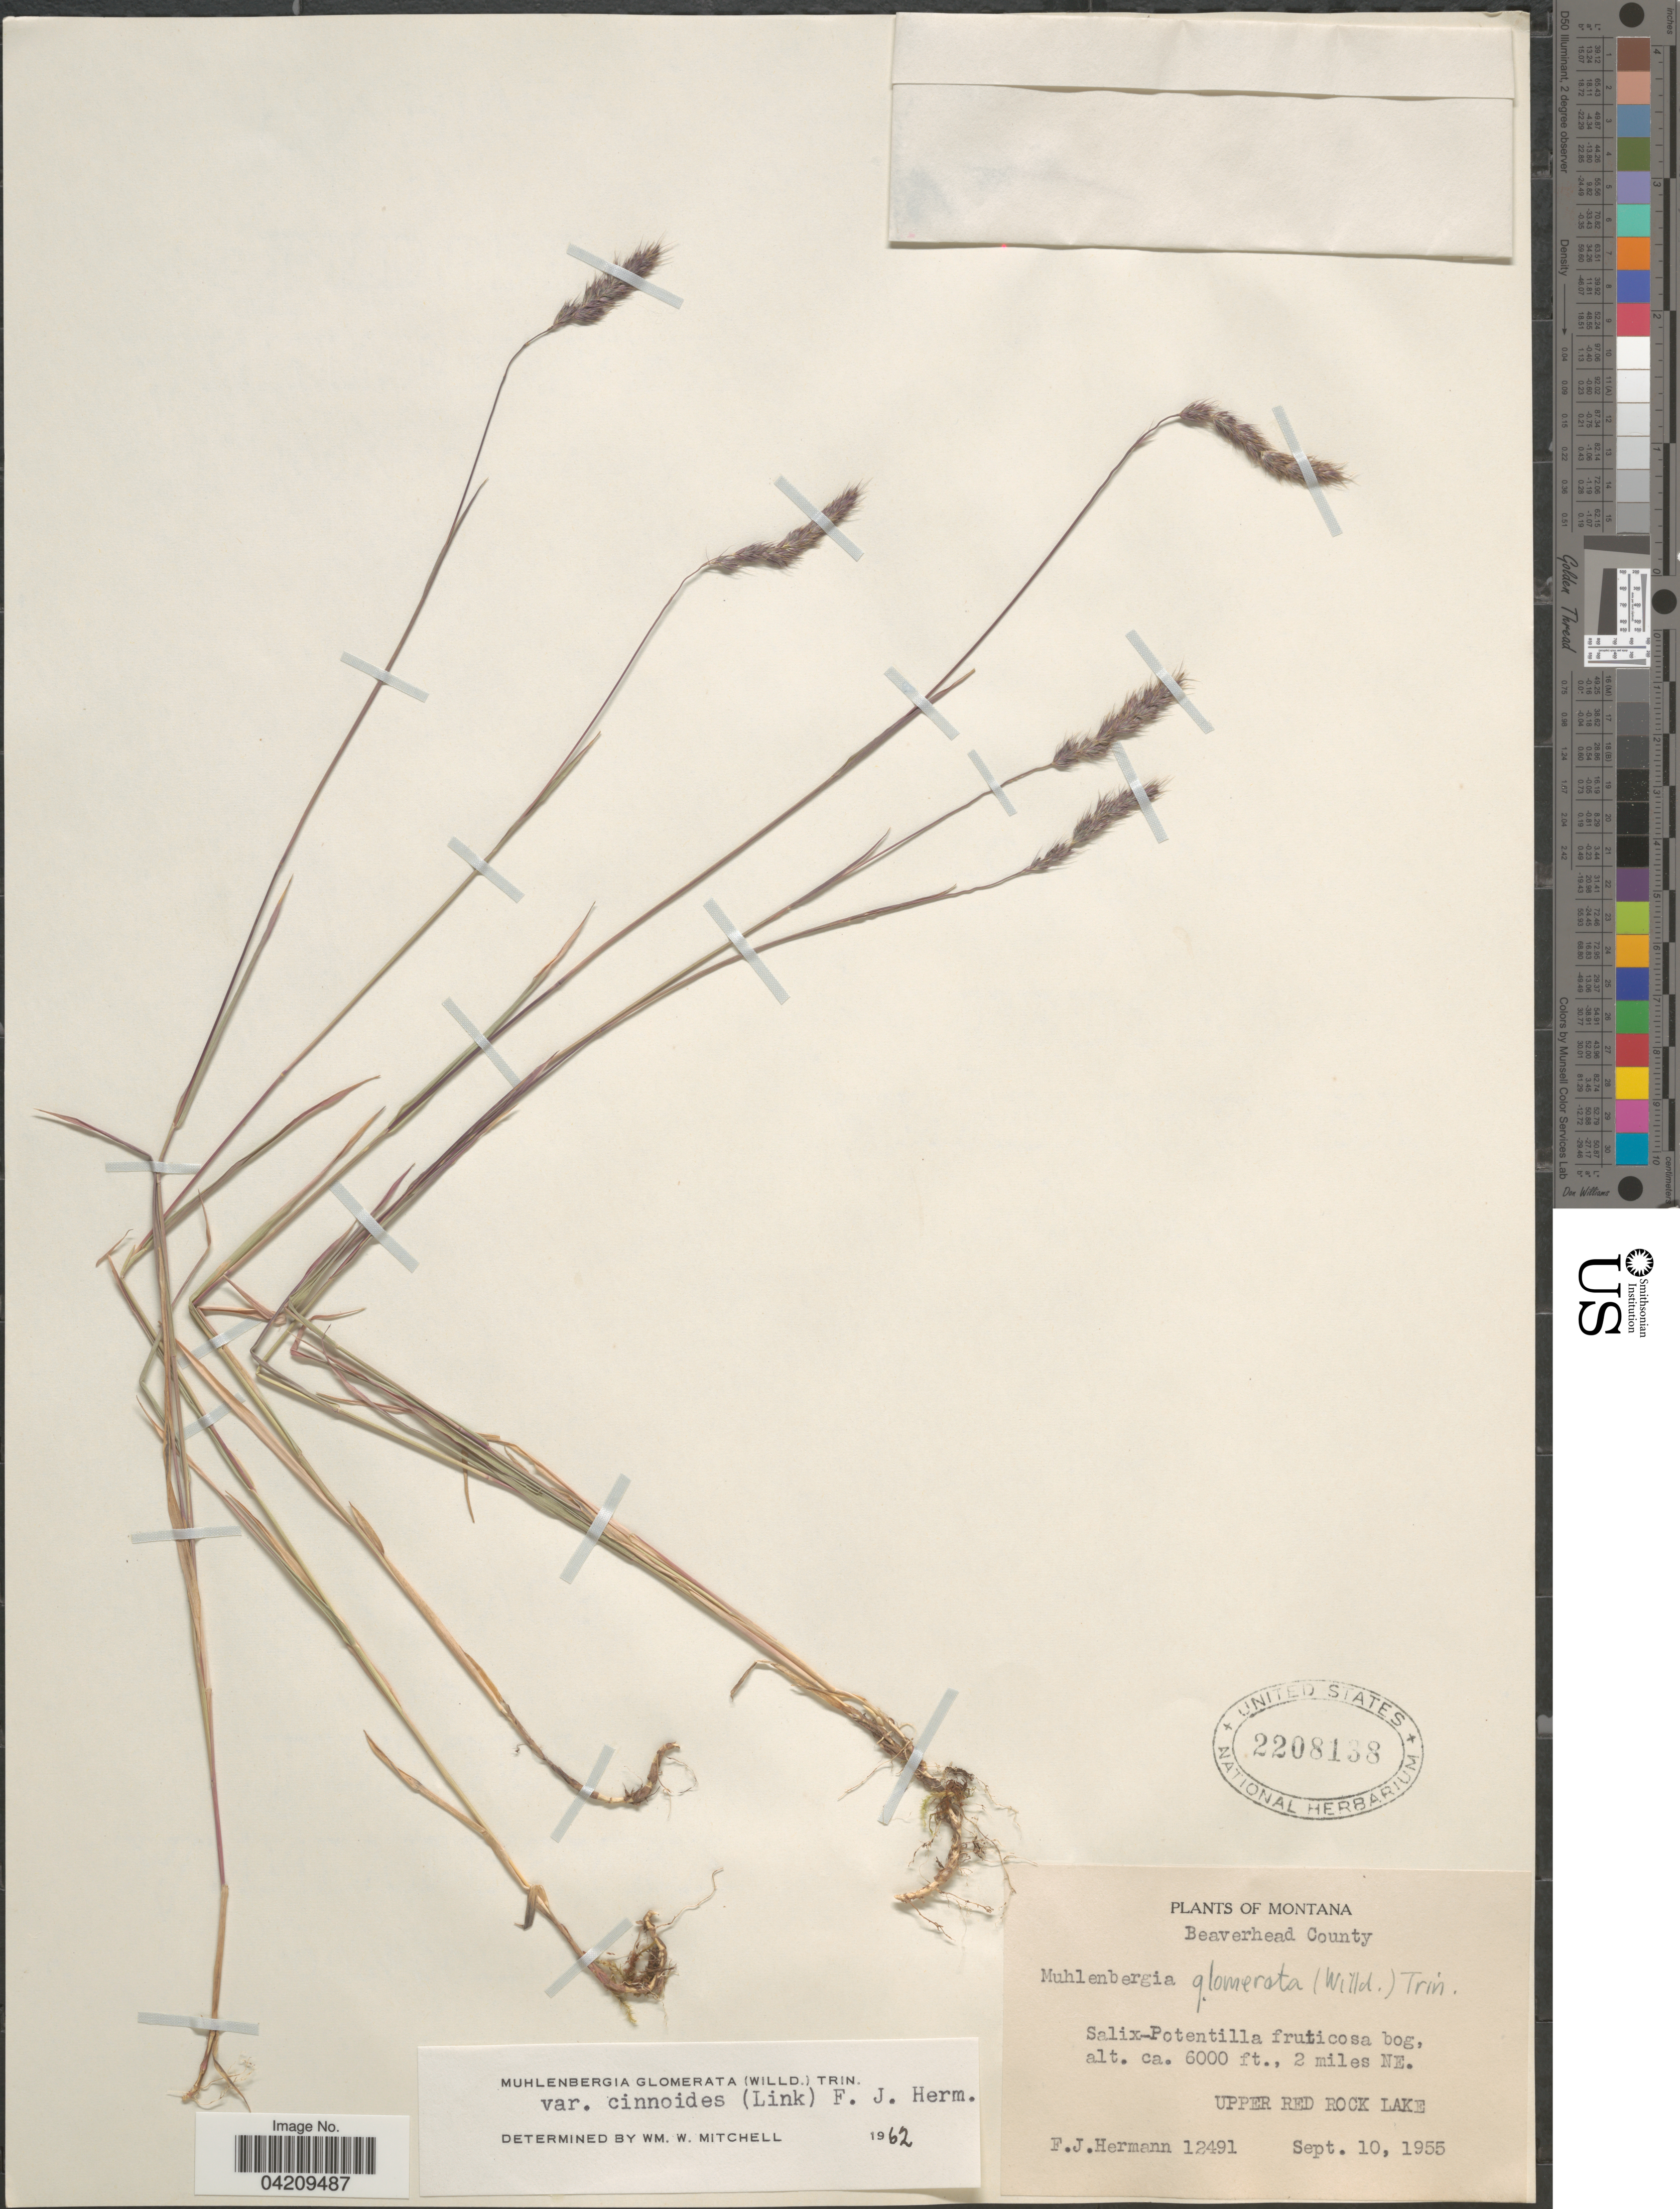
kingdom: Plantae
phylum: Tracheophyta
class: Liliopsida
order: Poales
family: Poaceae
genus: Muhlenbergia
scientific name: Muhlenbergia glomerata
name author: (Willd.) Trin.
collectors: F. J. Hermann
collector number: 12491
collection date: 1955-09-10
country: United States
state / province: Montana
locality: Beaverhead County. 2 miles NE. Upper Red Rock Lake.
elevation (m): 1829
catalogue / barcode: US 2208138